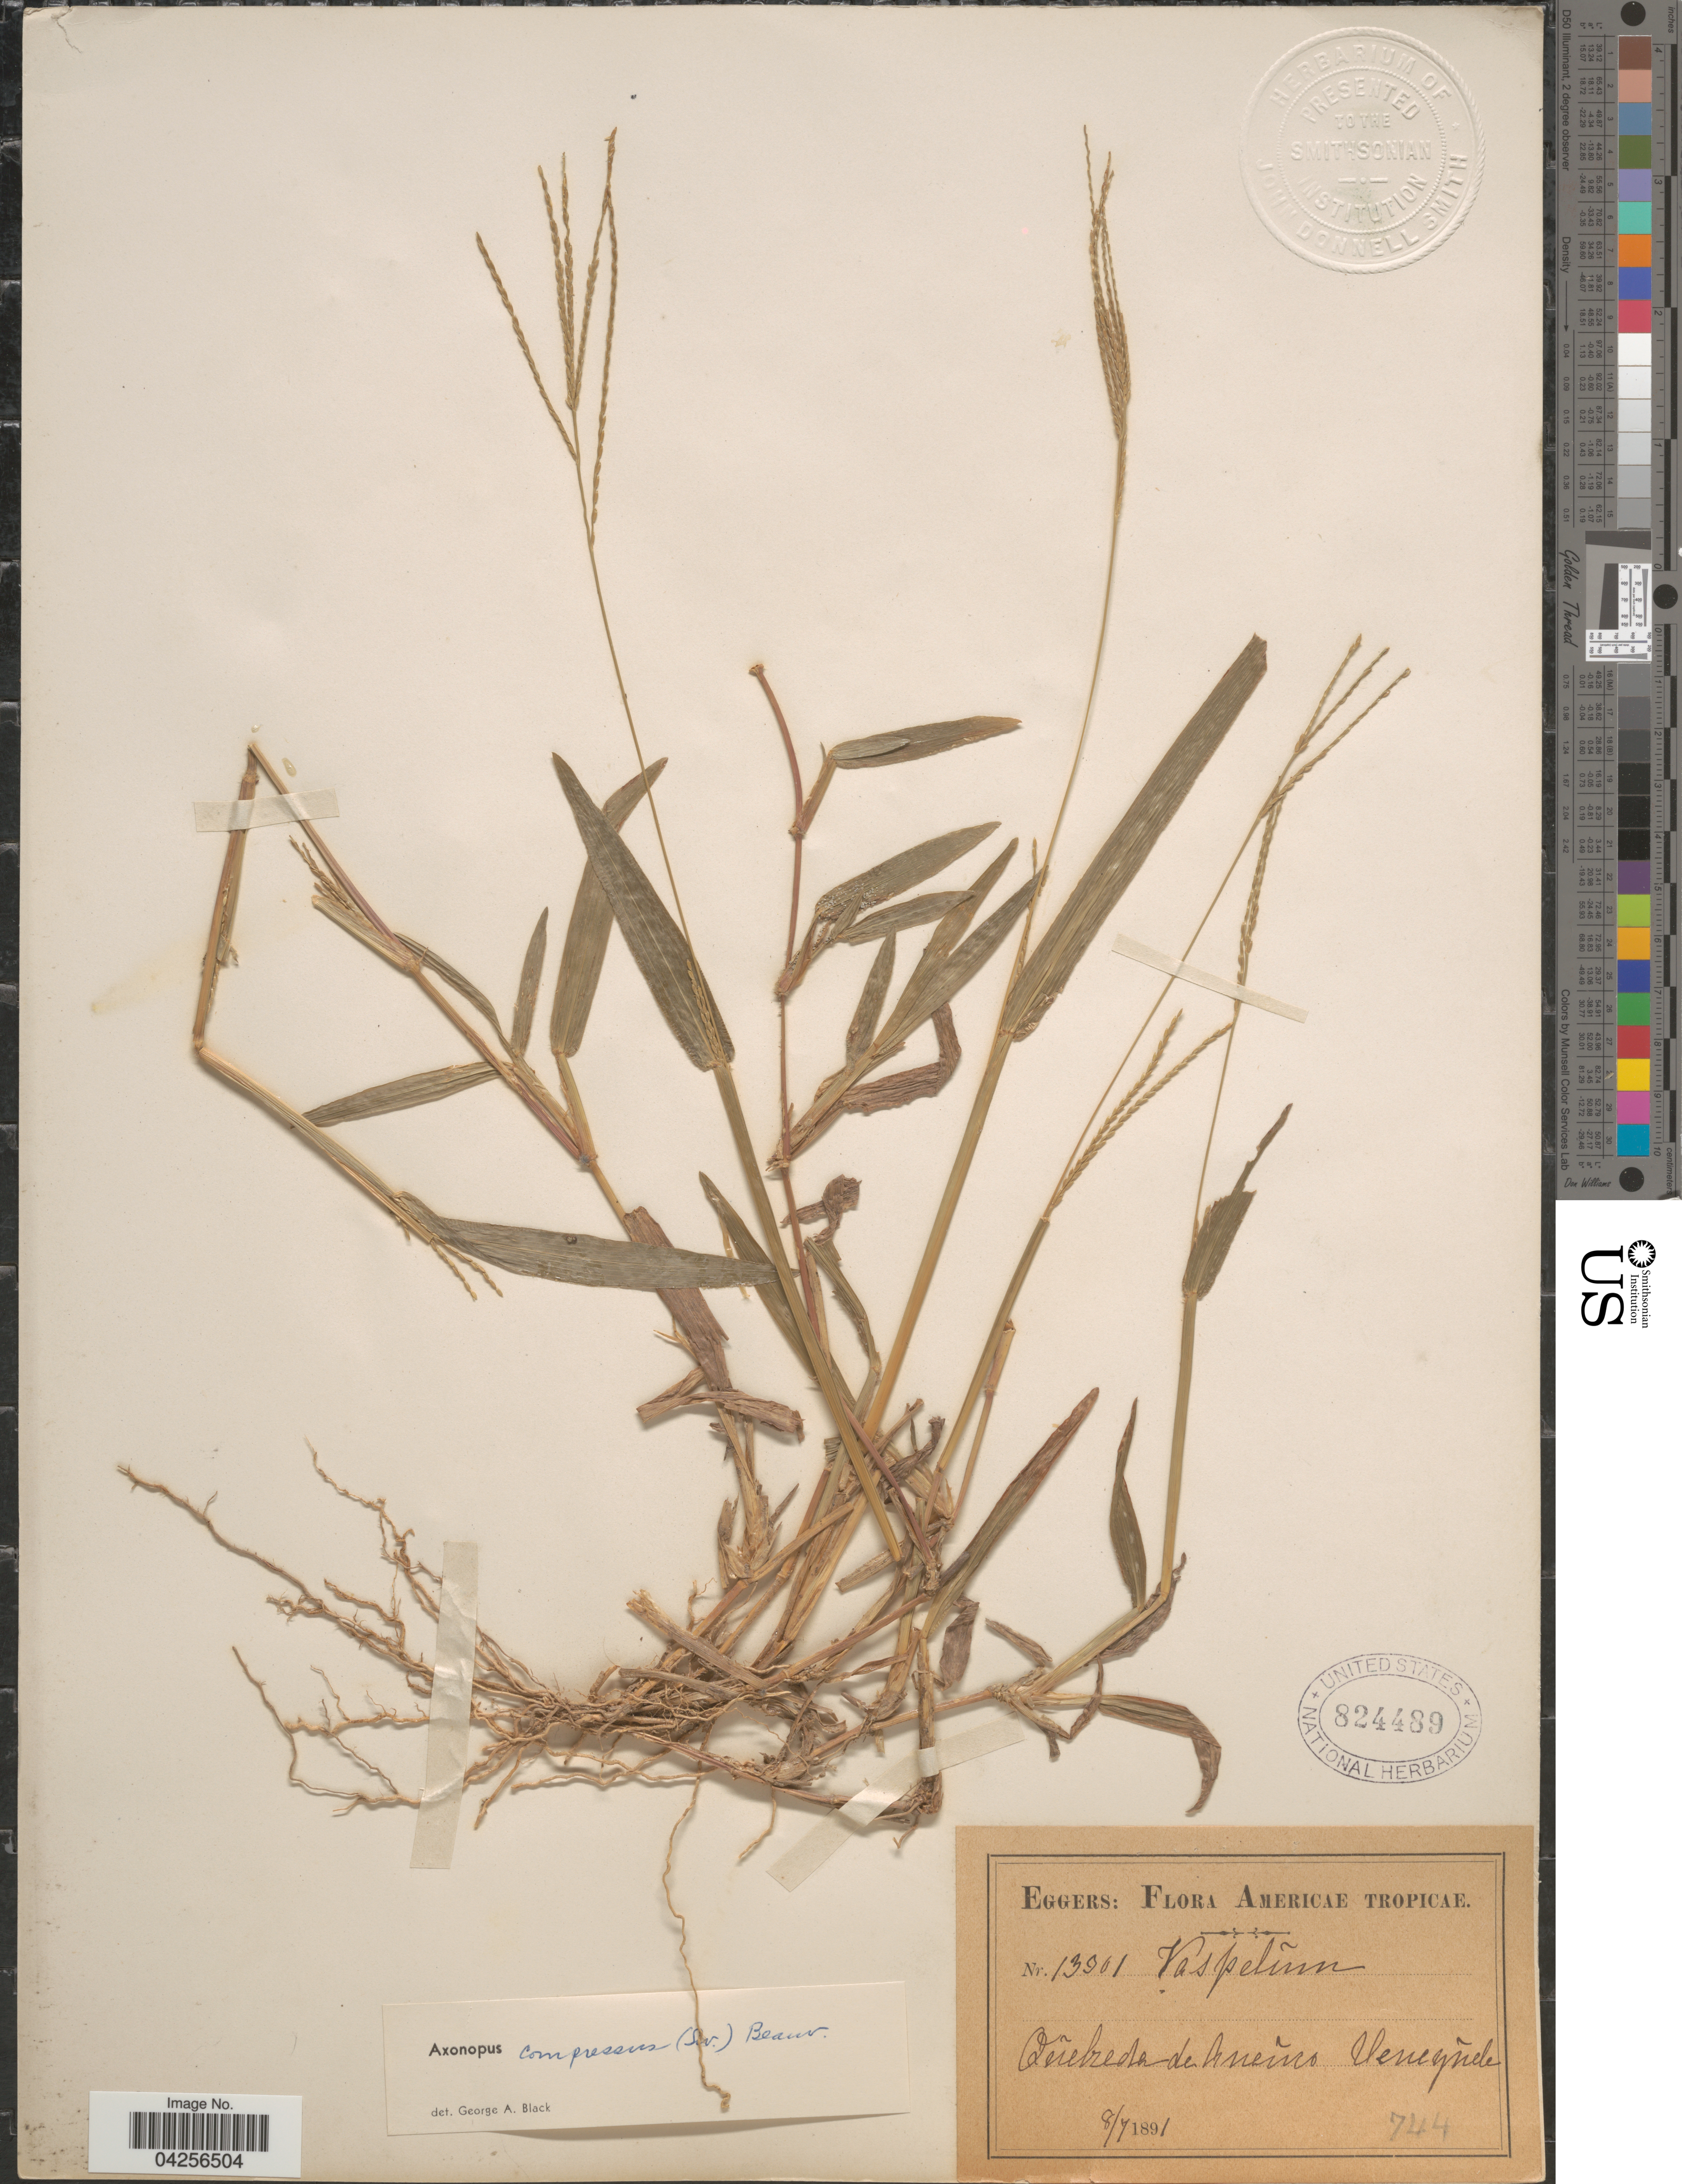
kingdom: Plantae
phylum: Tracheophyta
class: Liliopsida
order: Poales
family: Poaceae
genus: Axonopus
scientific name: Axonopus compressus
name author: (Sw.) P. Beauv.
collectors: -. Eggers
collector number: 13301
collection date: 1891-07-08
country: Venezuela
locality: Americae tropicae. Quebrada de Anauco.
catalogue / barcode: US 824489